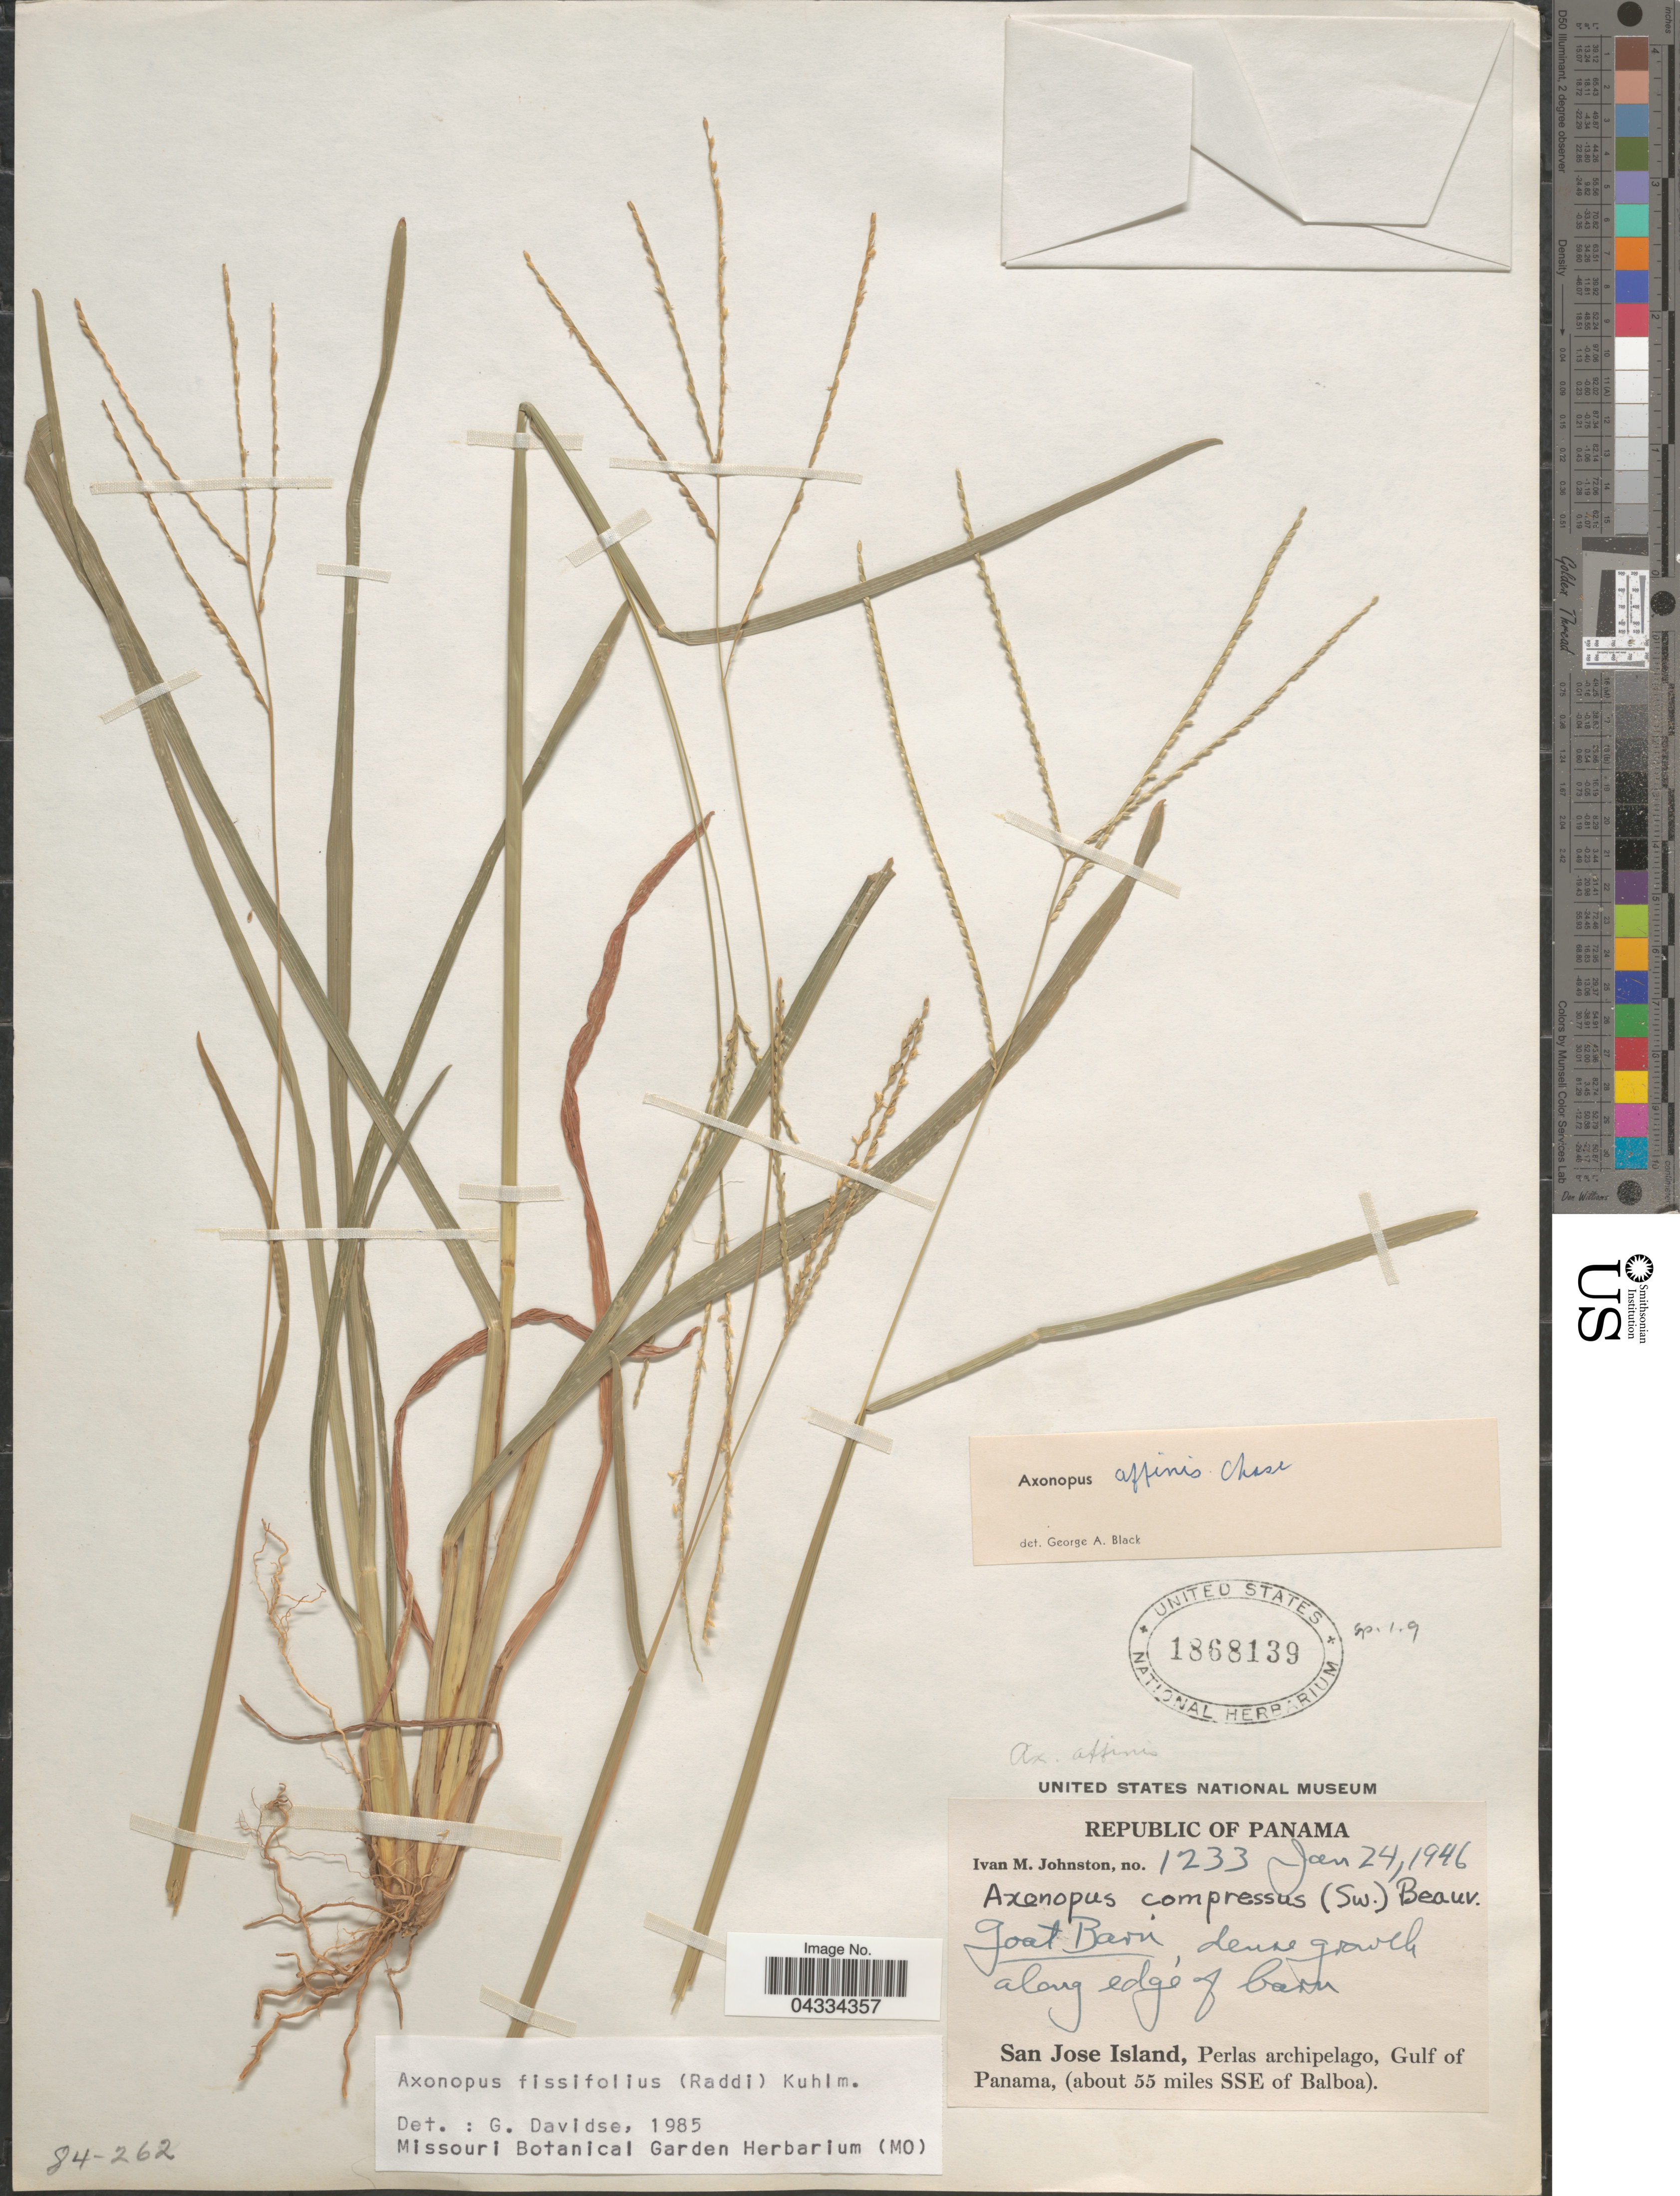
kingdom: Plantae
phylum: Tracheophyta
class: Liliopsida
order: Poales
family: Poaceae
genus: Axonopus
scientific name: Axonopus fissifolius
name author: (Raddi) Kuhlm.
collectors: I.M. Johnston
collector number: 1233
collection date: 1946-01-24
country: Panama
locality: Goat Barn, dens growth along edge of barn. San Jose Island, Perlas archipelago, Gulf of Panama, (about 55 miles SSE of Balboa).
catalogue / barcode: US 1868139